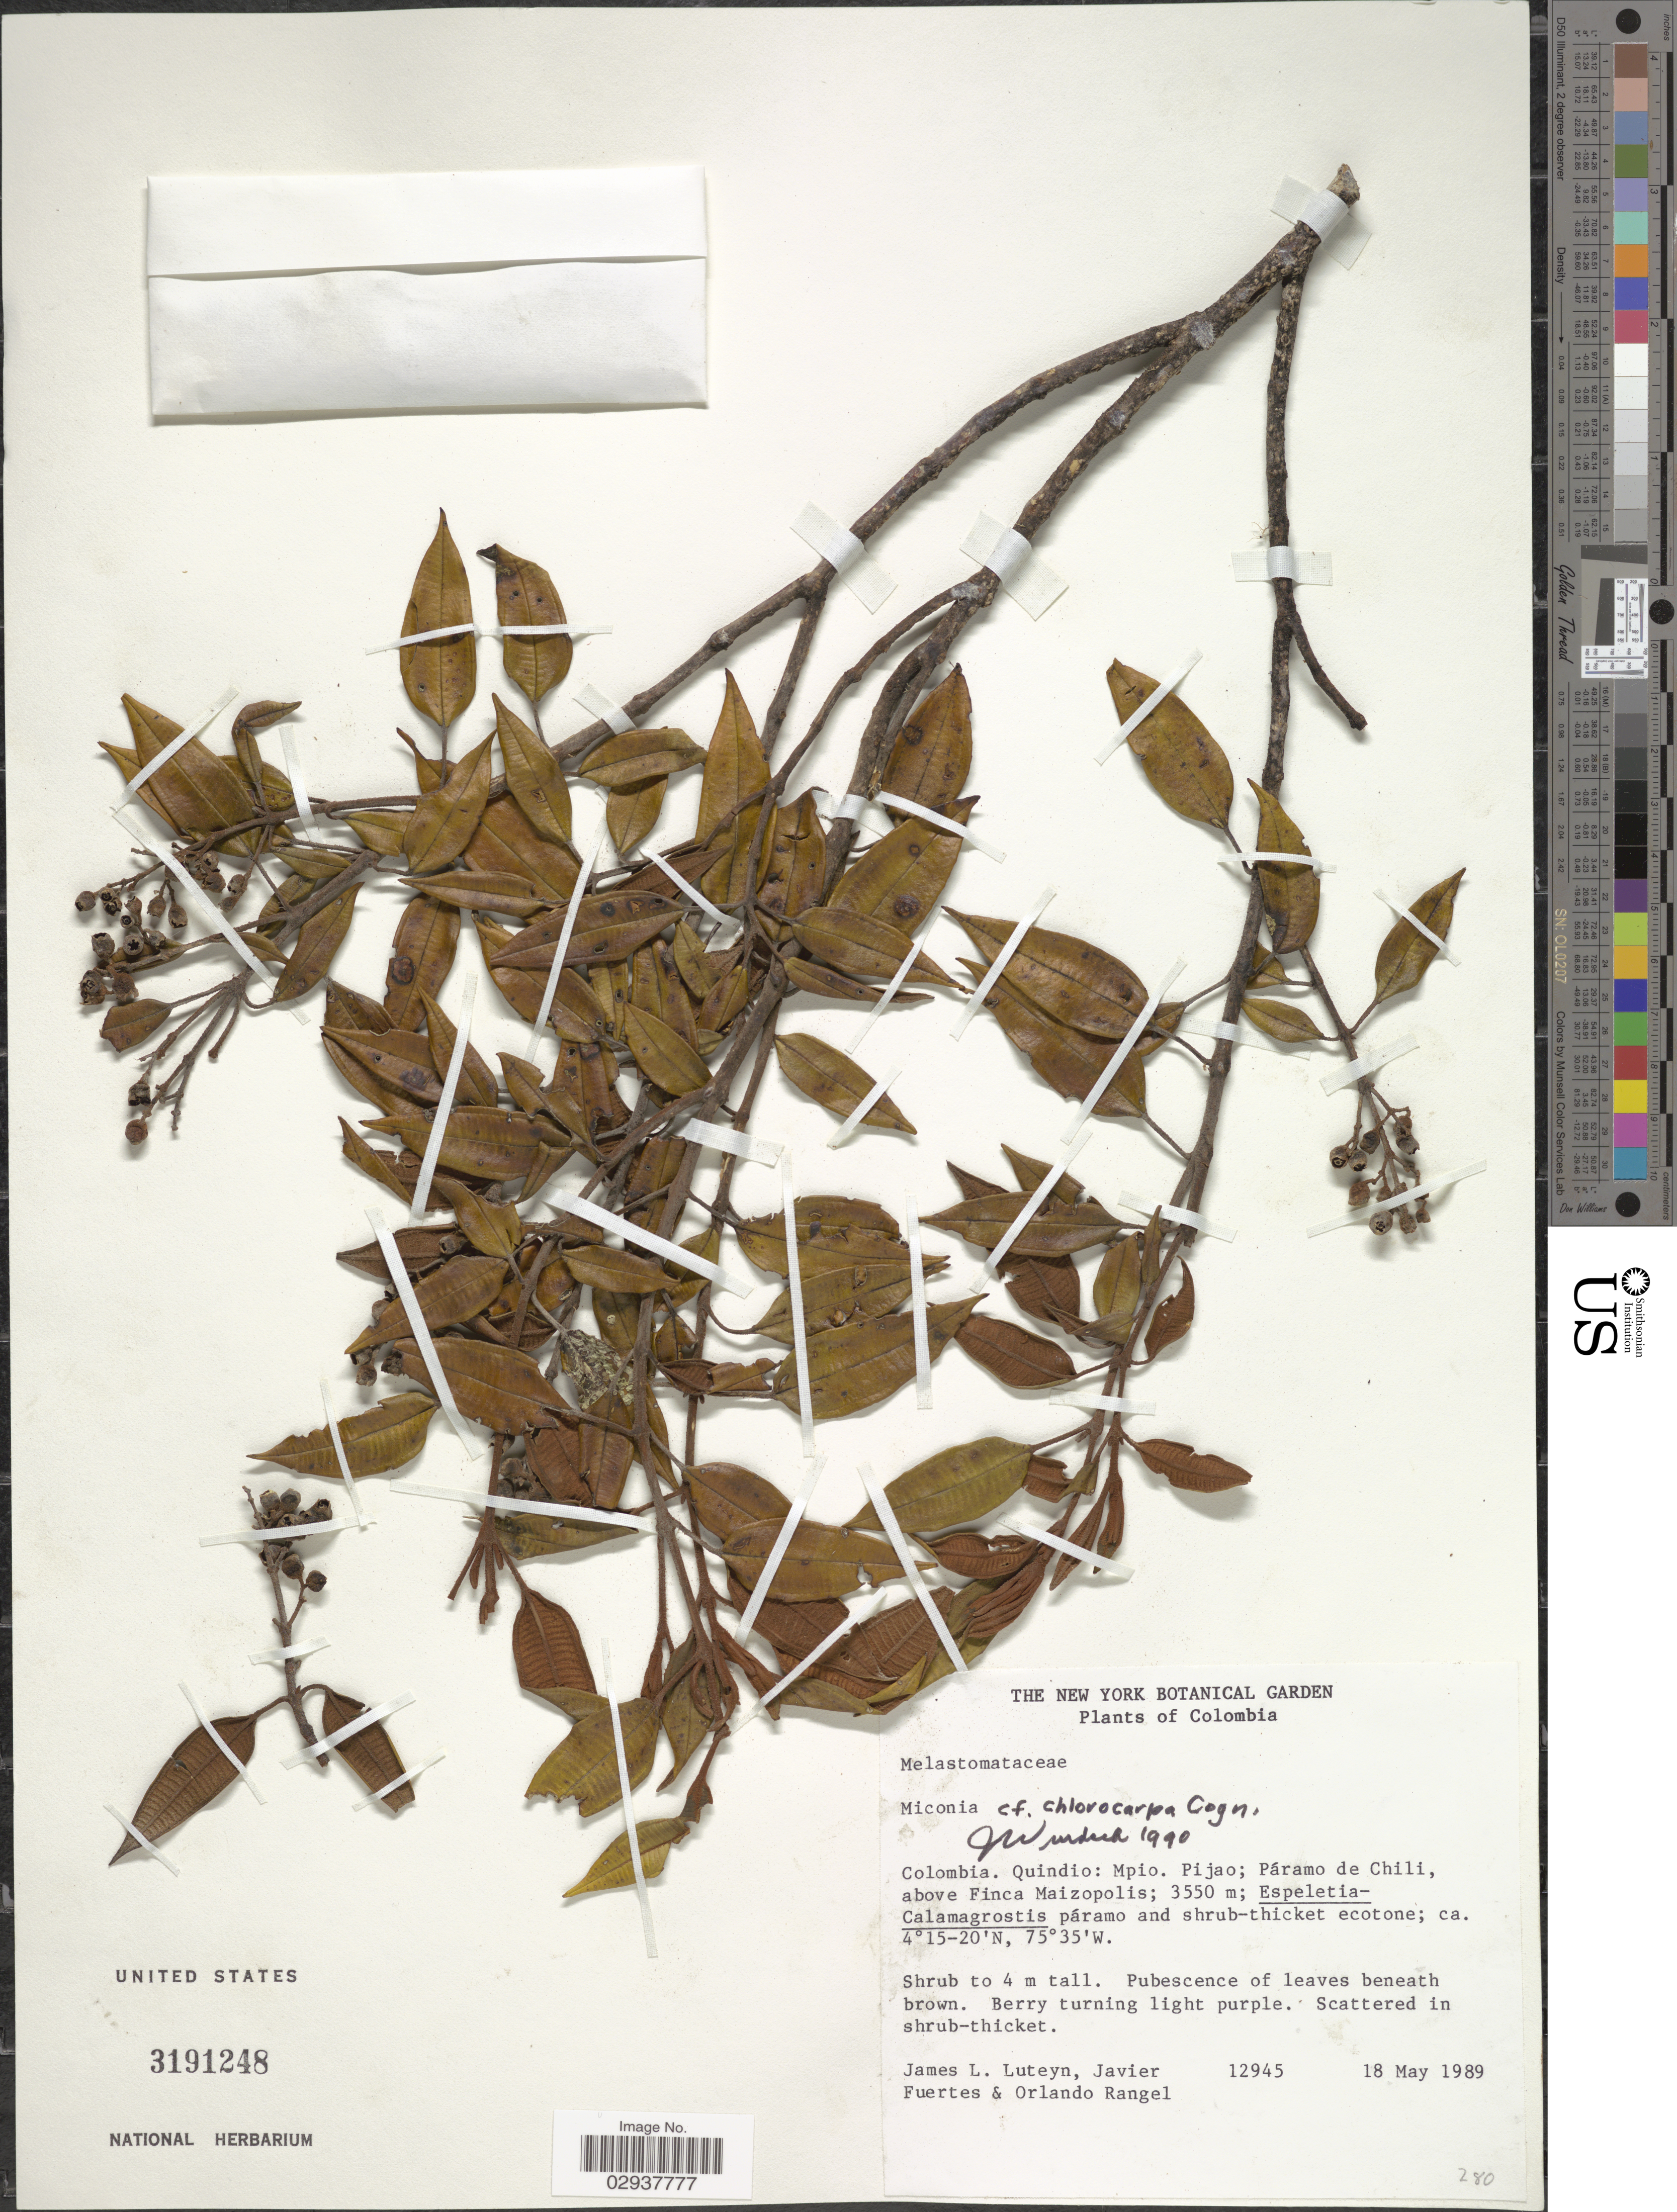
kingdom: Plantae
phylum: Tracheophyta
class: Magnoliopsida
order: Myrtales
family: Melastomataceae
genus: Miconia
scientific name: Miconia chlorocarpa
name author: Cogn.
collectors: J. L. Luteyn, J. Fuertes & O. Rangel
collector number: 12945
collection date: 1989-05-18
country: Colombia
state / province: Quindío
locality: Mpio. Pijao; Páramo de Chili, above Finca Maizopolis.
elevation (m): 3550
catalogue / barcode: US 3191248